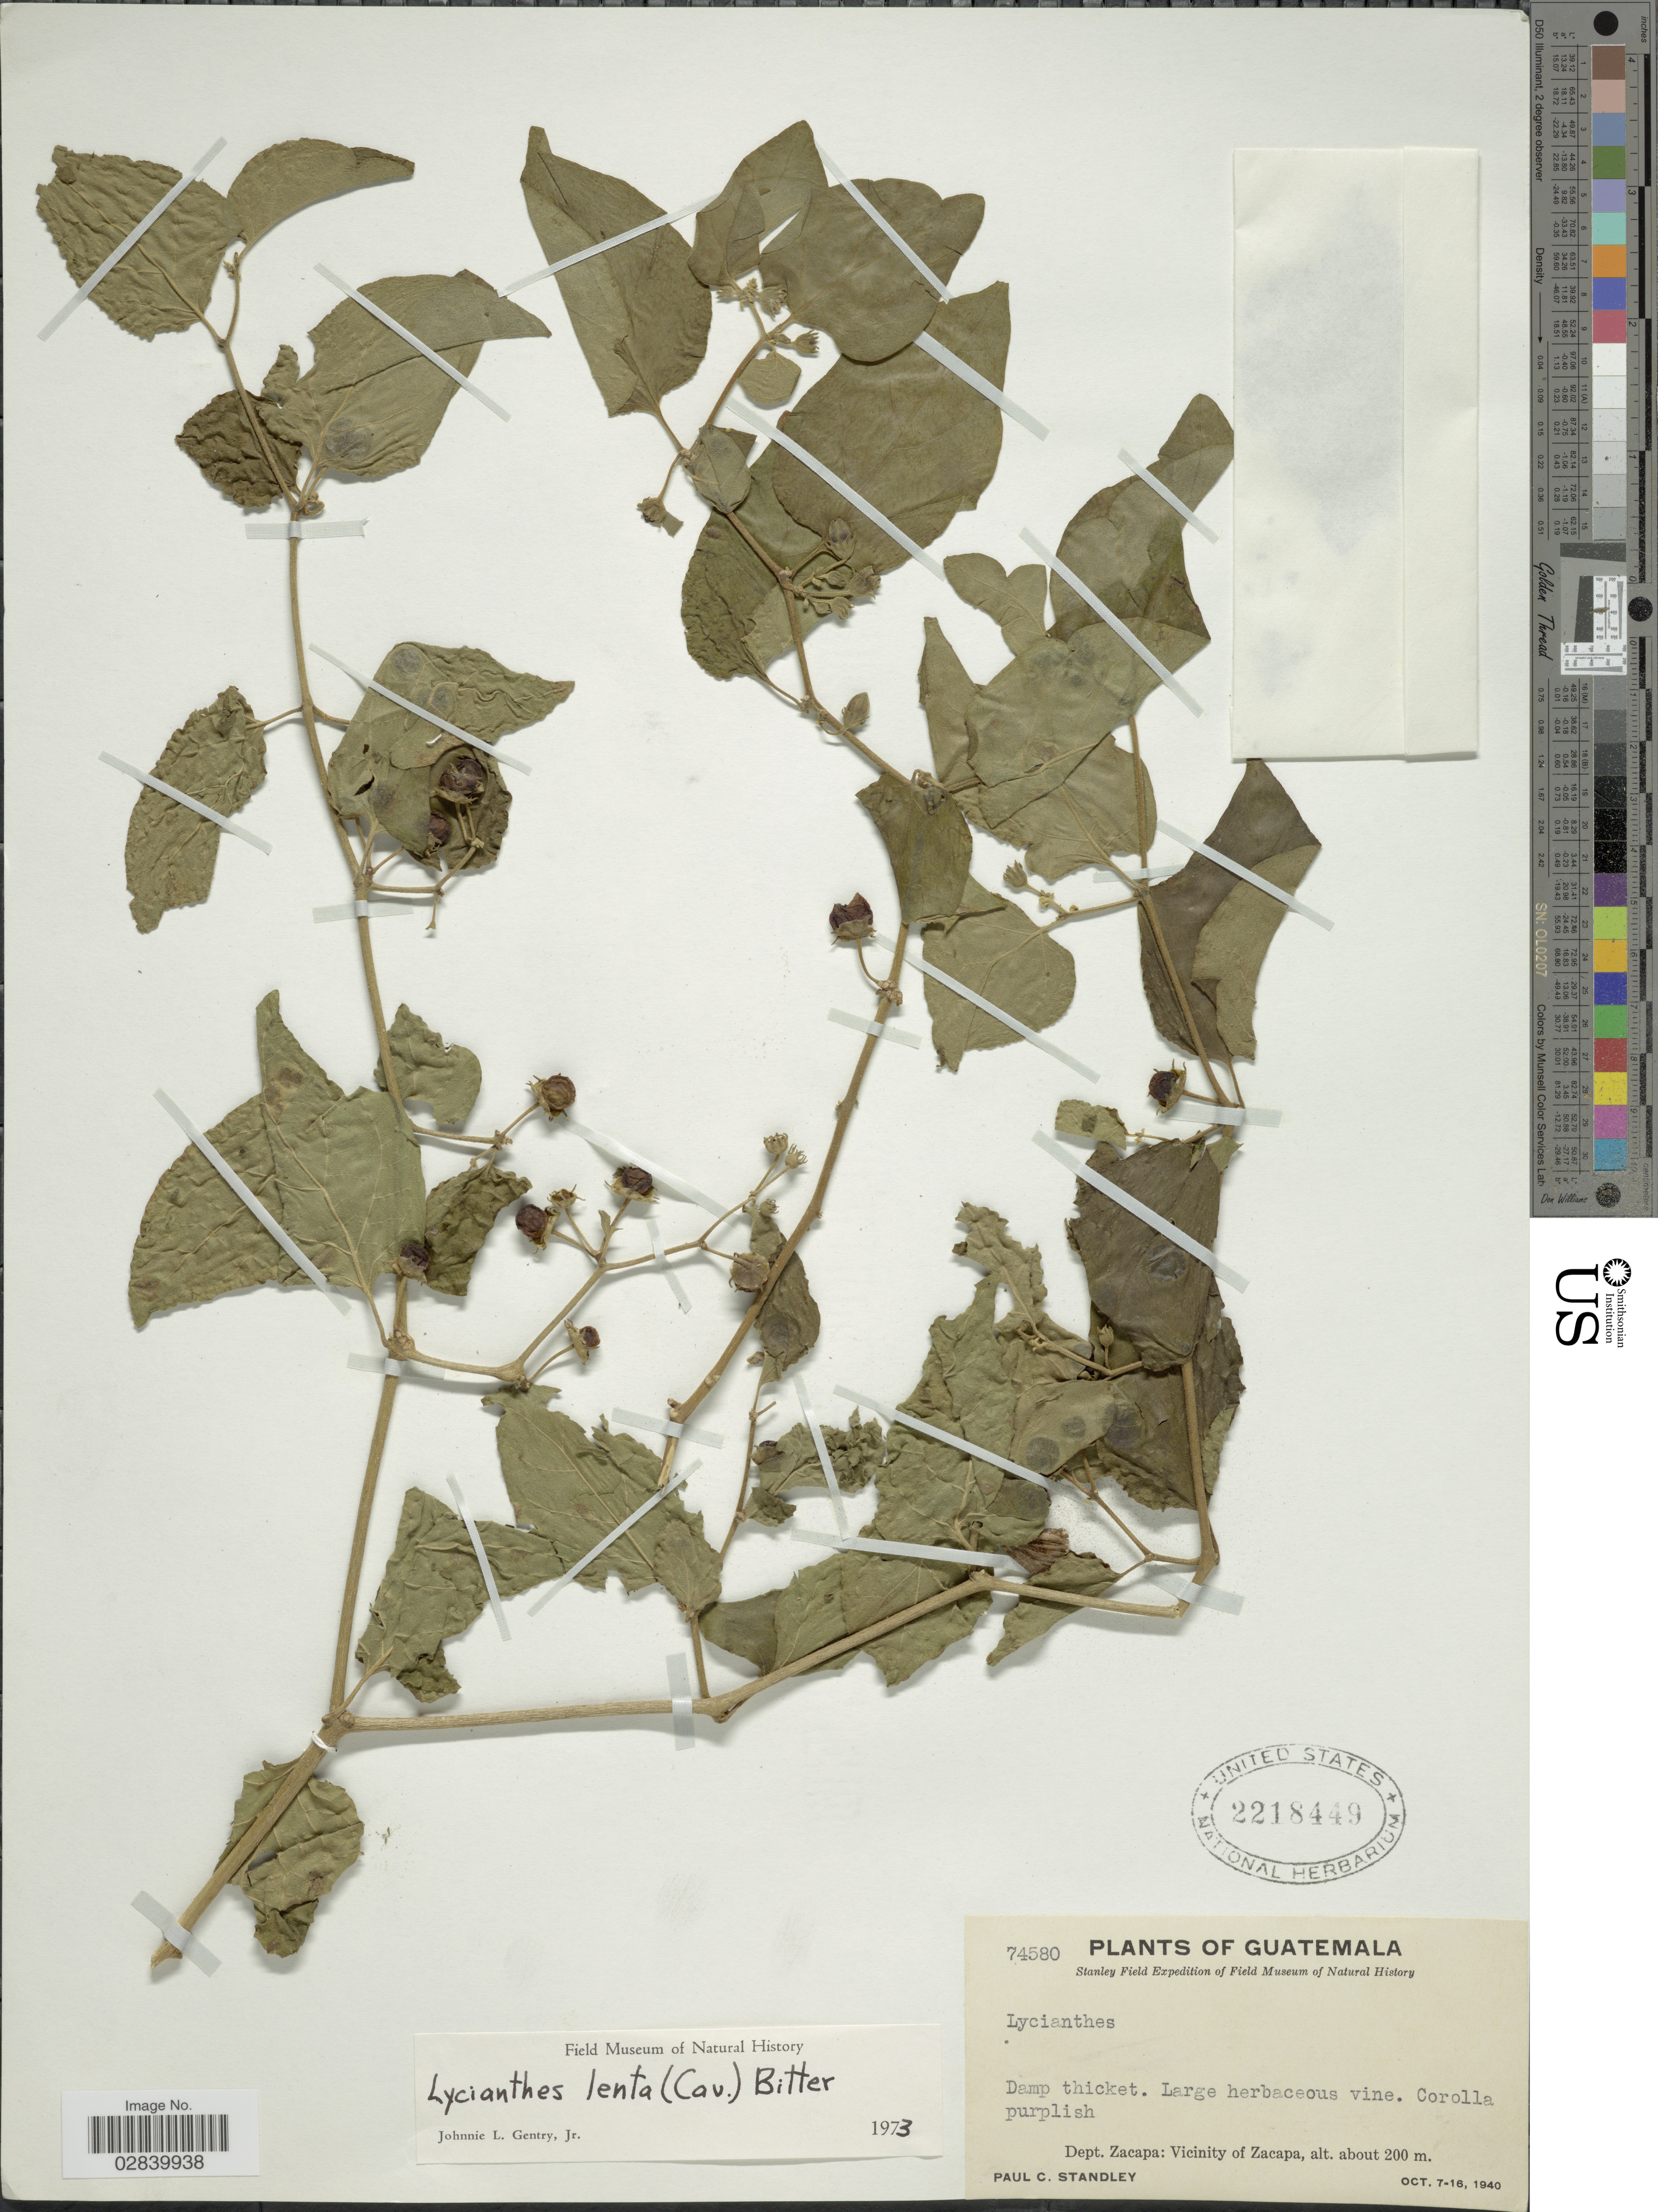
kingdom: Plantae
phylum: Tracheophyta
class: Magnoliopsida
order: Solanales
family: Solanaceae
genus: Lycianthes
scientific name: Lycianthes lenta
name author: (Cav.) Bitter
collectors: P. C. Standley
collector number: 74580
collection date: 1940-10-07/1940-10-16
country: Guatemala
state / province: Zacapa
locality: Dept. Zacapa: Vicinity of Zacapa.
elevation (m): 200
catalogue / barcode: US 2218449